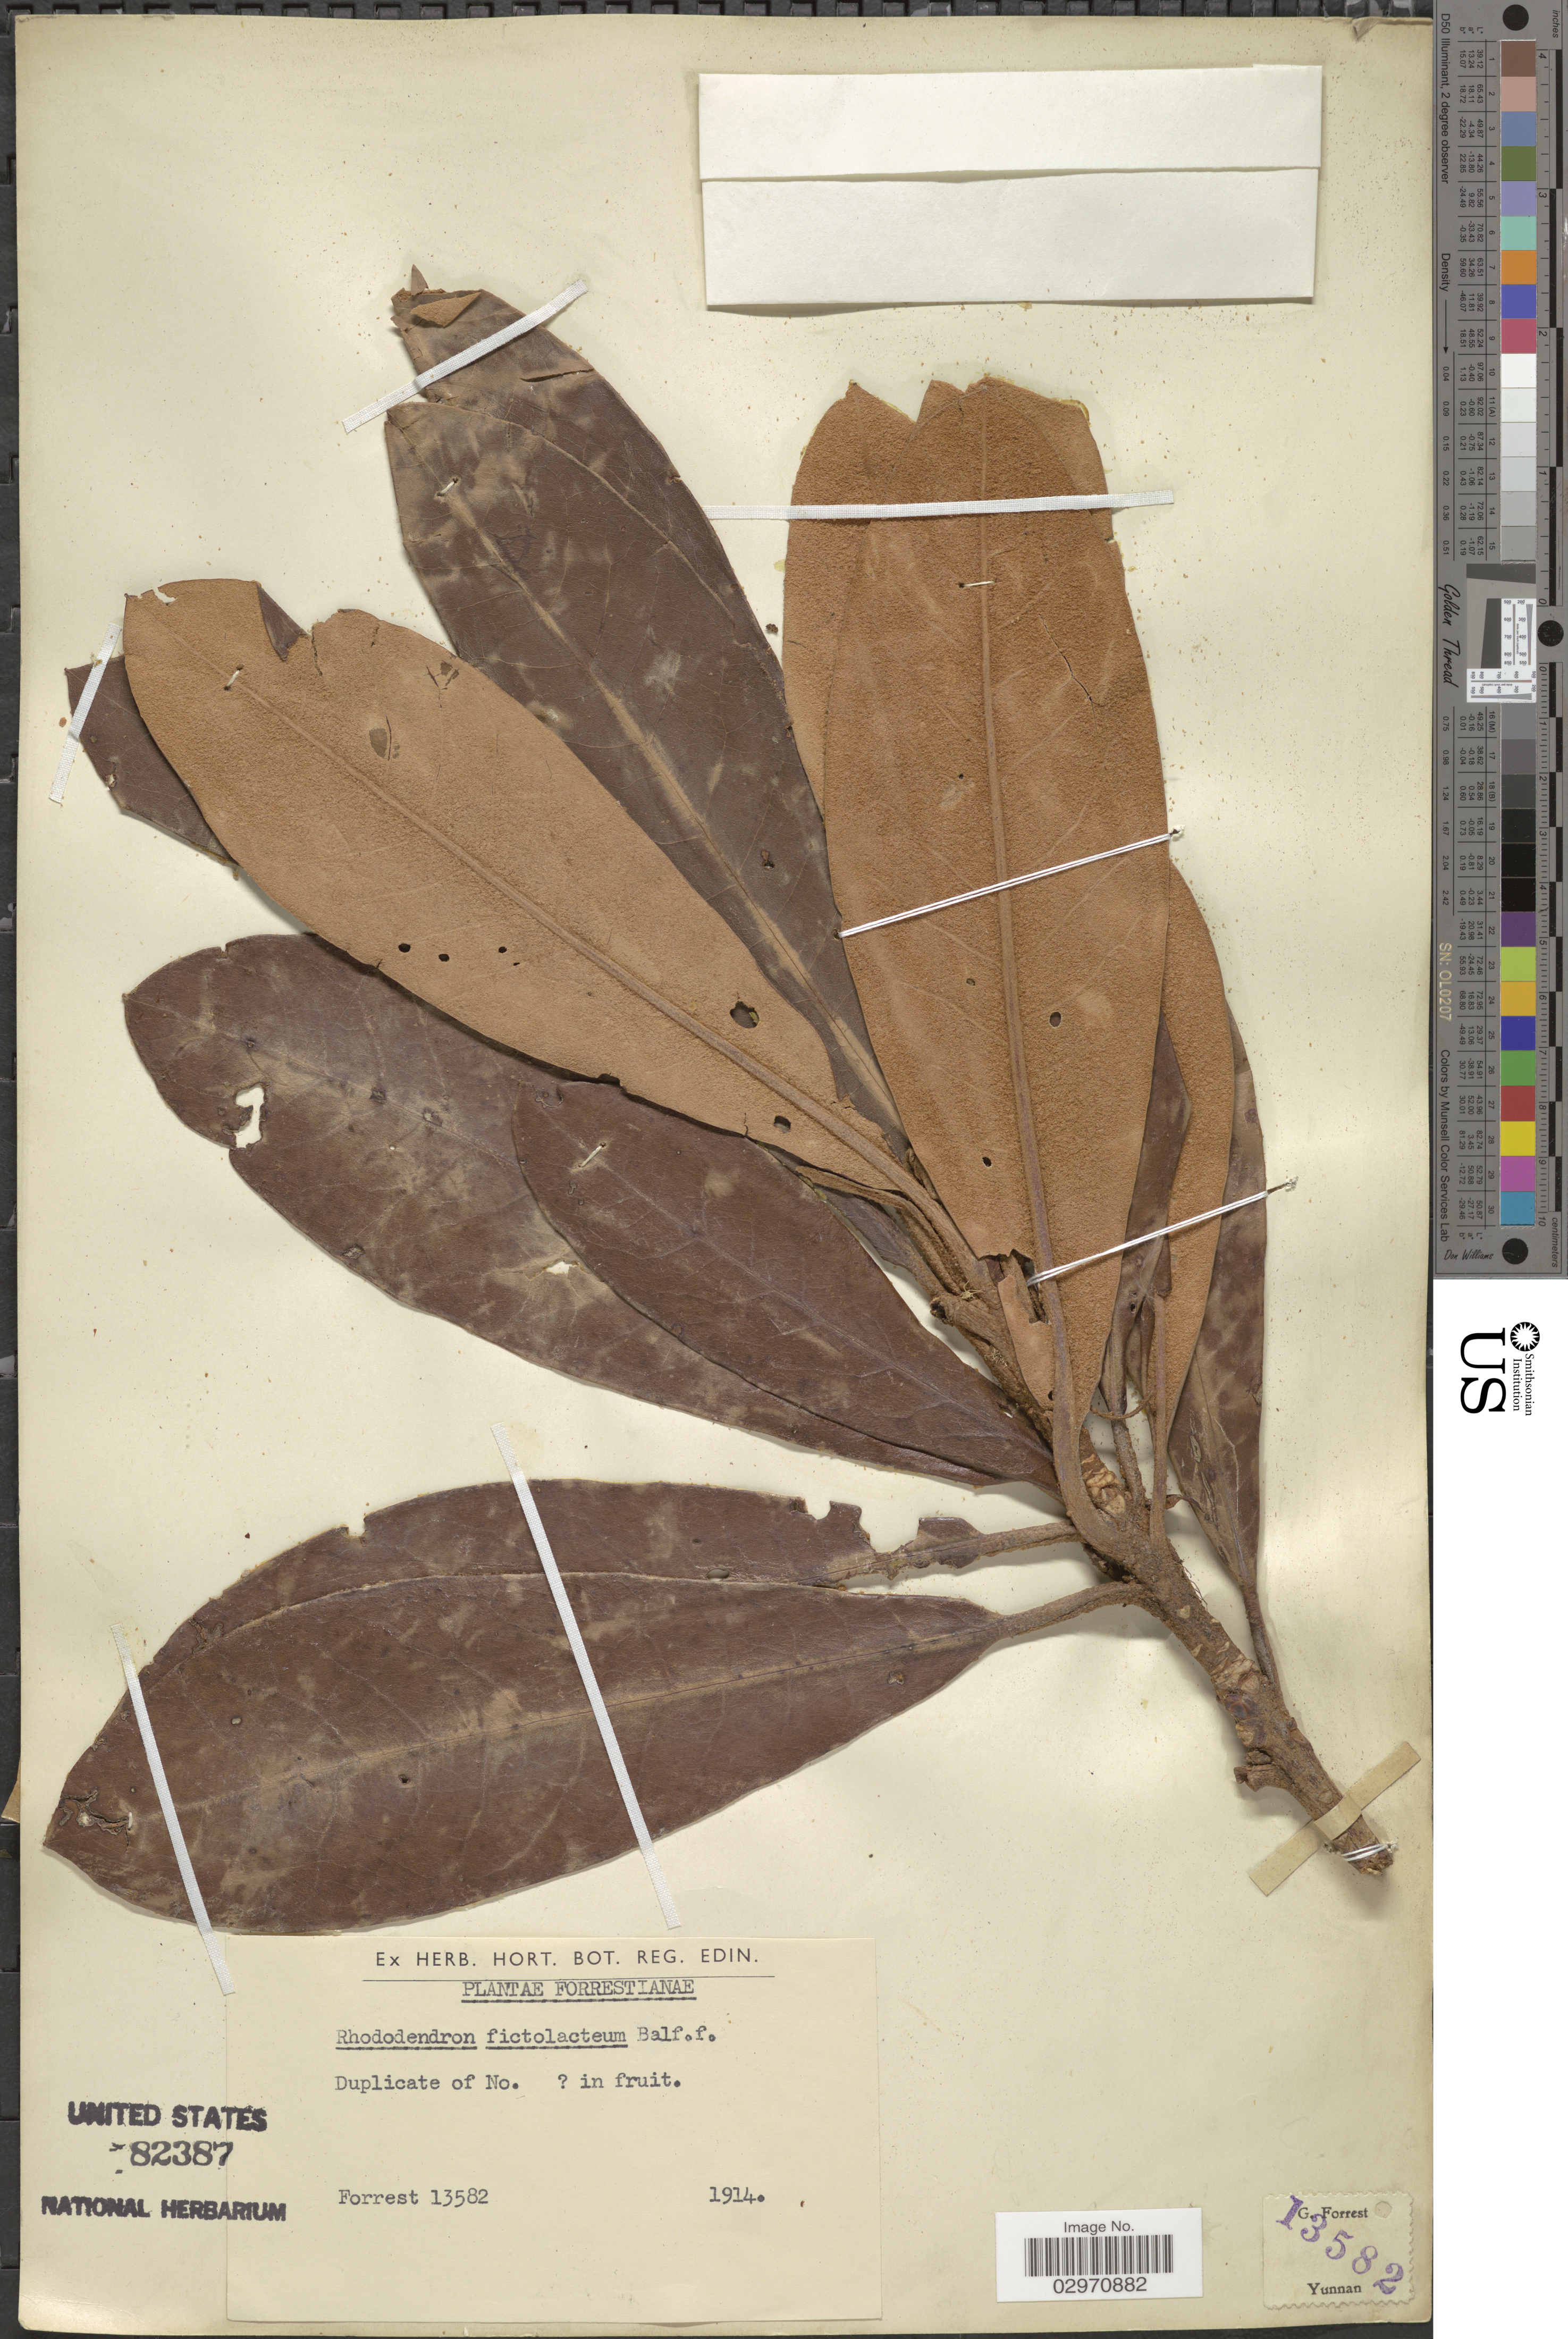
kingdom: Plantae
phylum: Tracheophyta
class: Magnoliopsida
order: Ericales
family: Ericaceae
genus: Rhododendron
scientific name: Rhododendron fictolacteum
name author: Balf. f.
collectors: -. Forrest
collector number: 13582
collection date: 1914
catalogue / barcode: US 82387